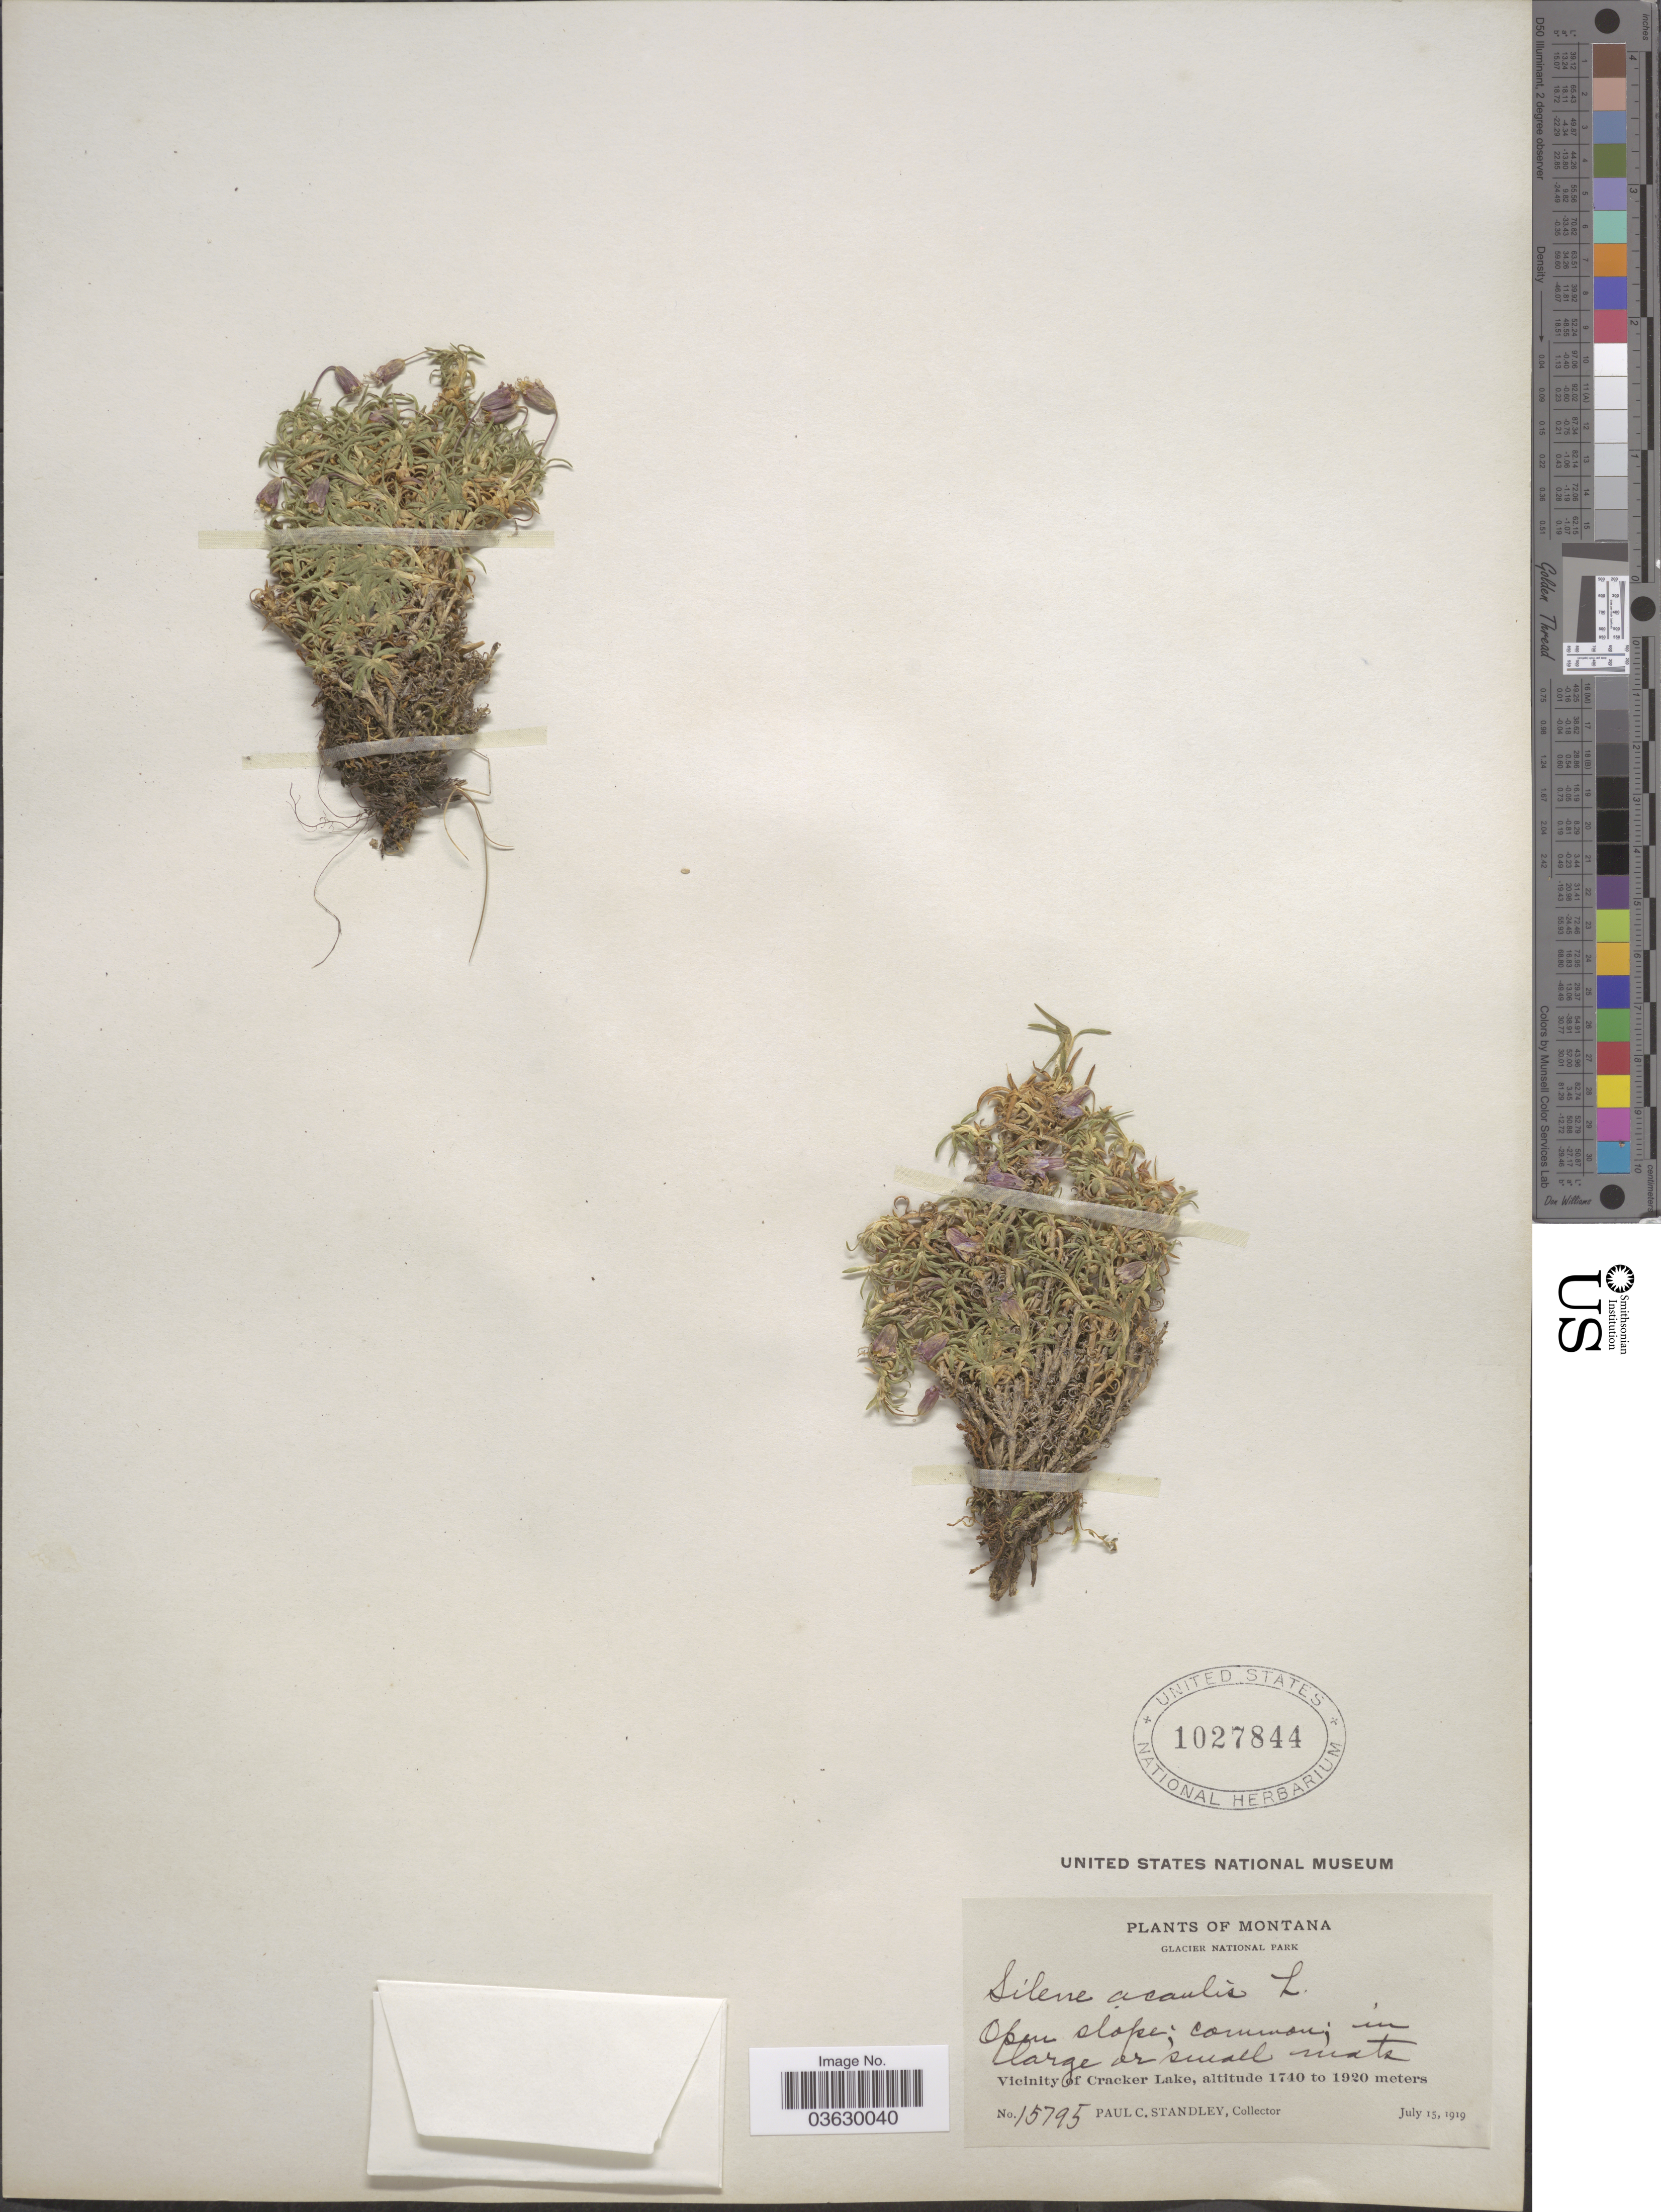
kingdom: Plantae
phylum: Tracheophyta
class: Magnoliopsida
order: Caryophyllales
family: Caryophyllaceae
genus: Silene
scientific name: Silene acaulis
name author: (L.) Jacq.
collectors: P. C. Standley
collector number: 15795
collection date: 1919-07-15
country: United States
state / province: Montana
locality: Glacier National Park. Vicinity of Cracker Lake.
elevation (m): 1740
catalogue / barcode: US 1027844